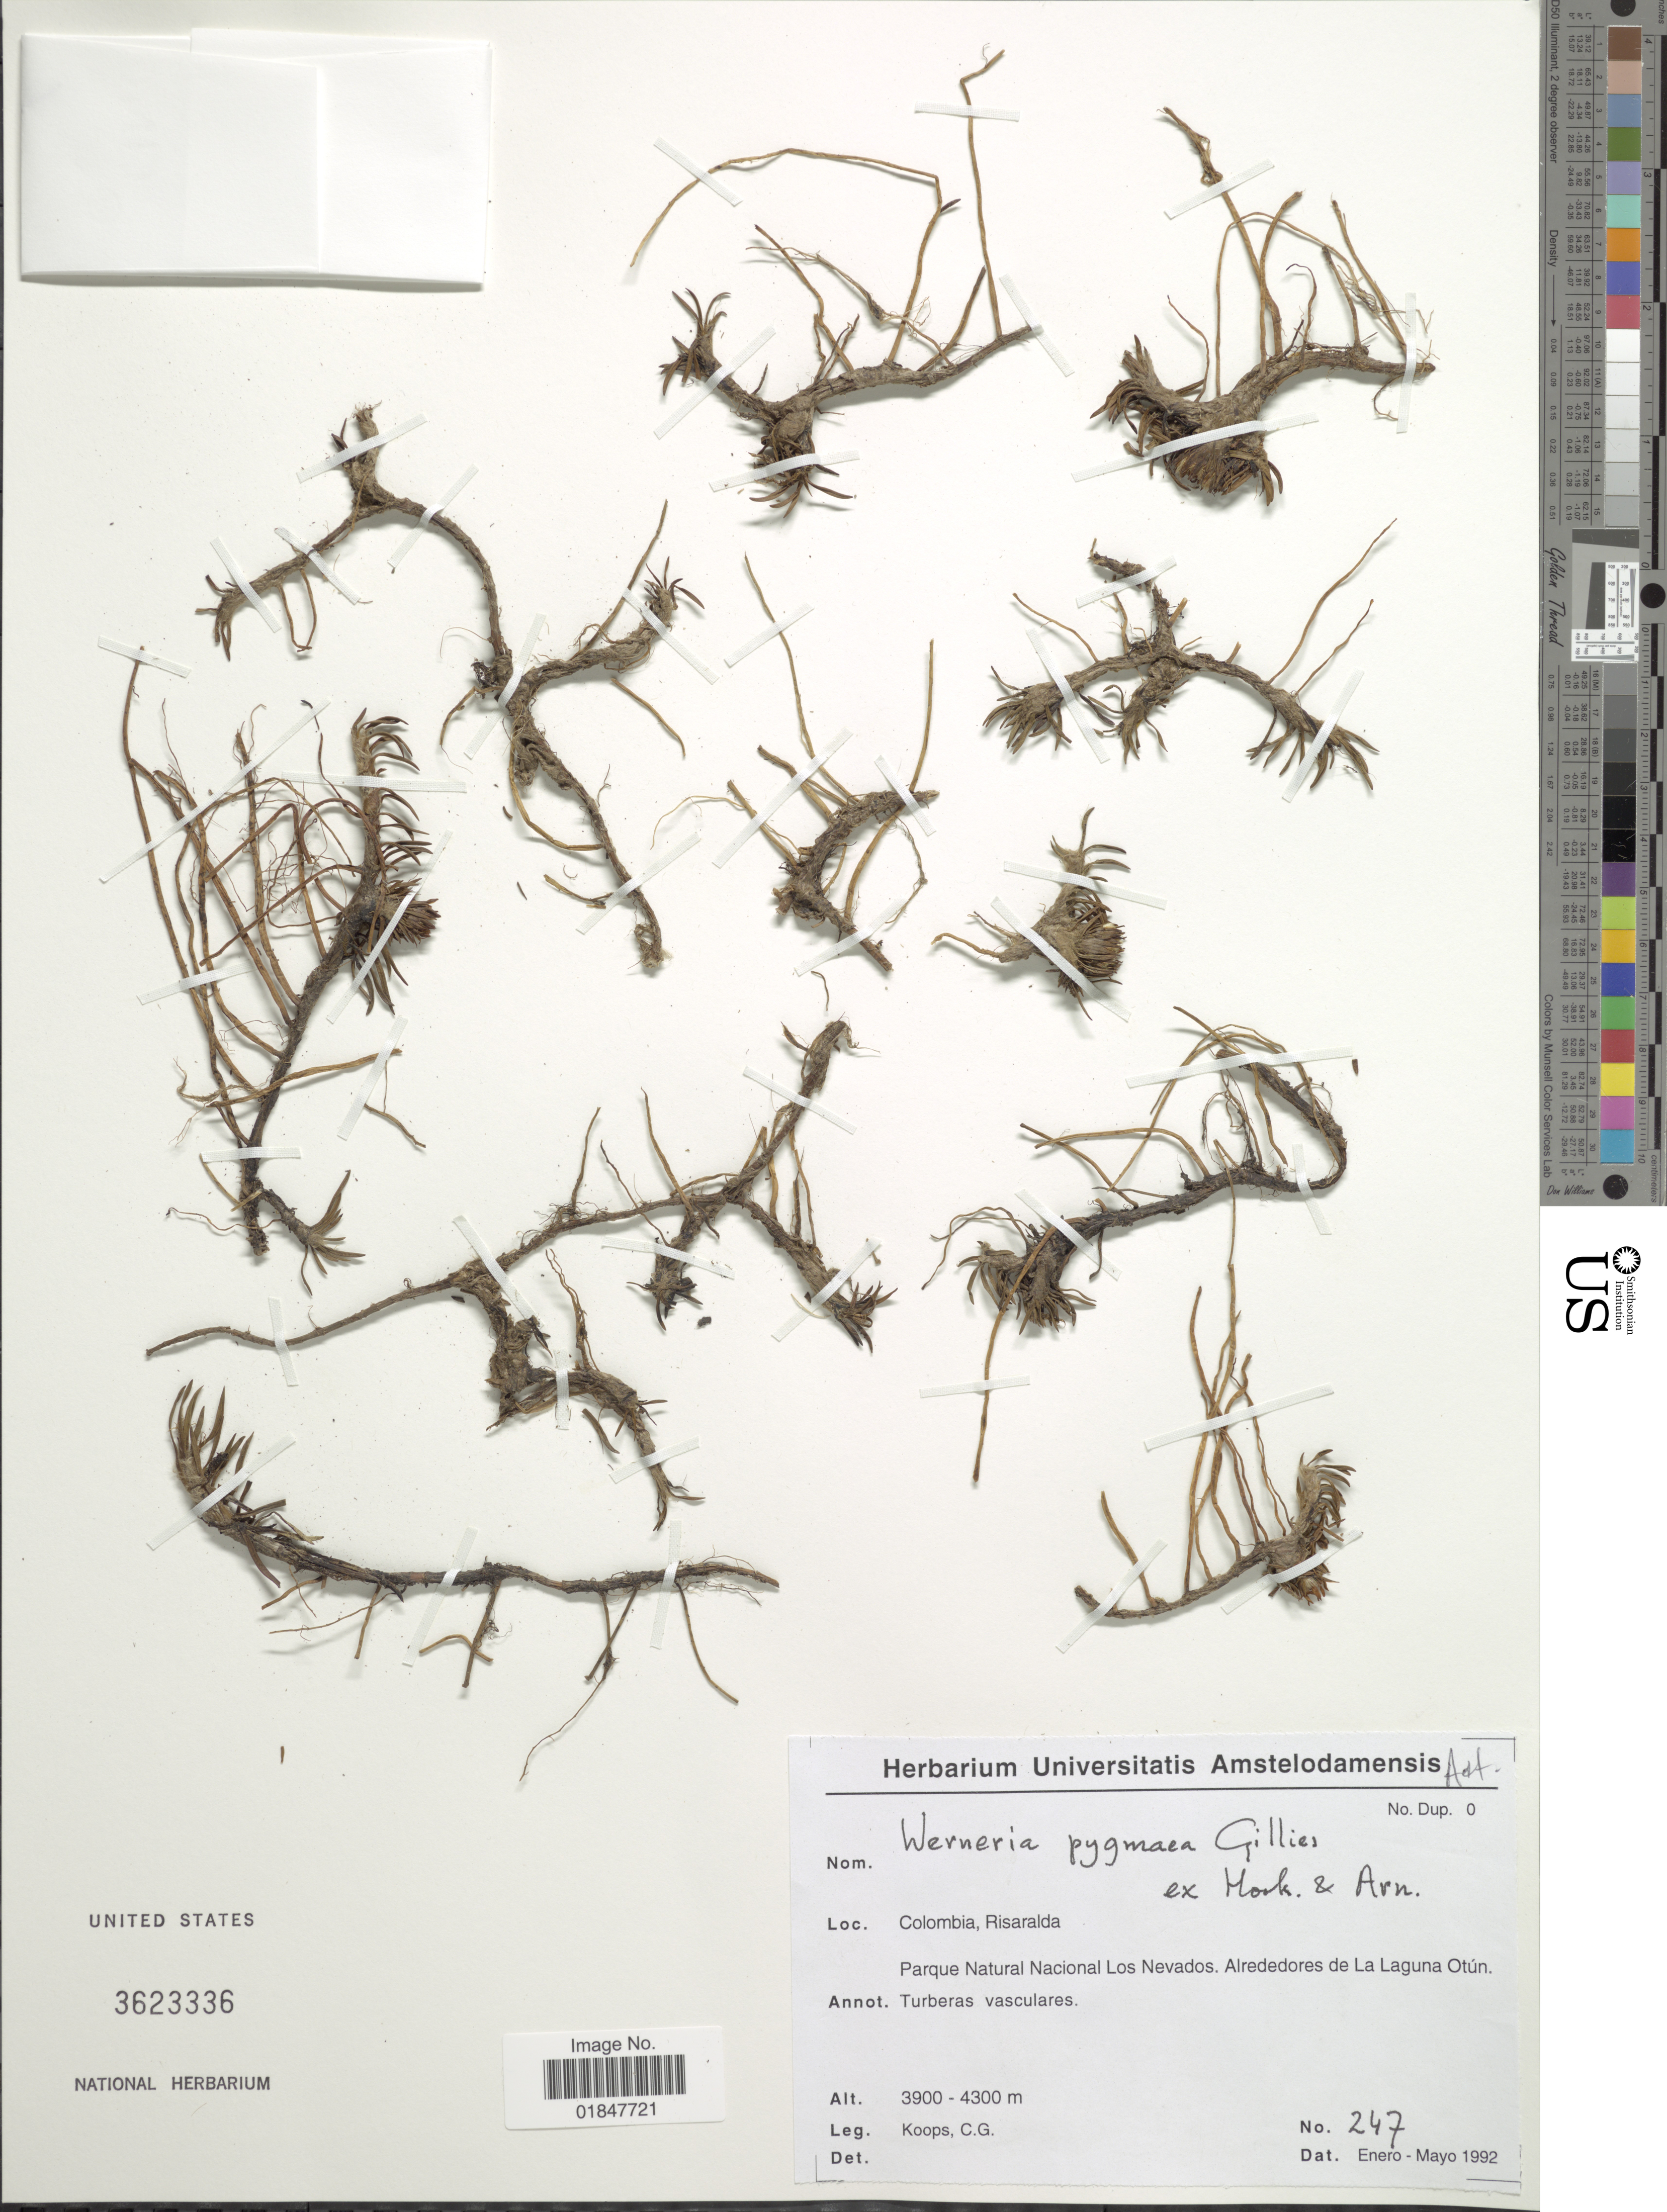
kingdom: Plantae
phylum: Tracheophyta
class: Magnoliopsida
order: Asterales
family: Asteraceae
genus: Werneria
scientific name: Werneria pygmaea complex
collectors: C. Koops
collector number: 247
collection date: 1922-01/1992-05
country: Colombia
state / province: Risaralda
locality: Parque Natural Nacional Los Nevados. Alrededores de La Laguna Otun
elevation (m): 3900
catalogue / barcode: US 3623336